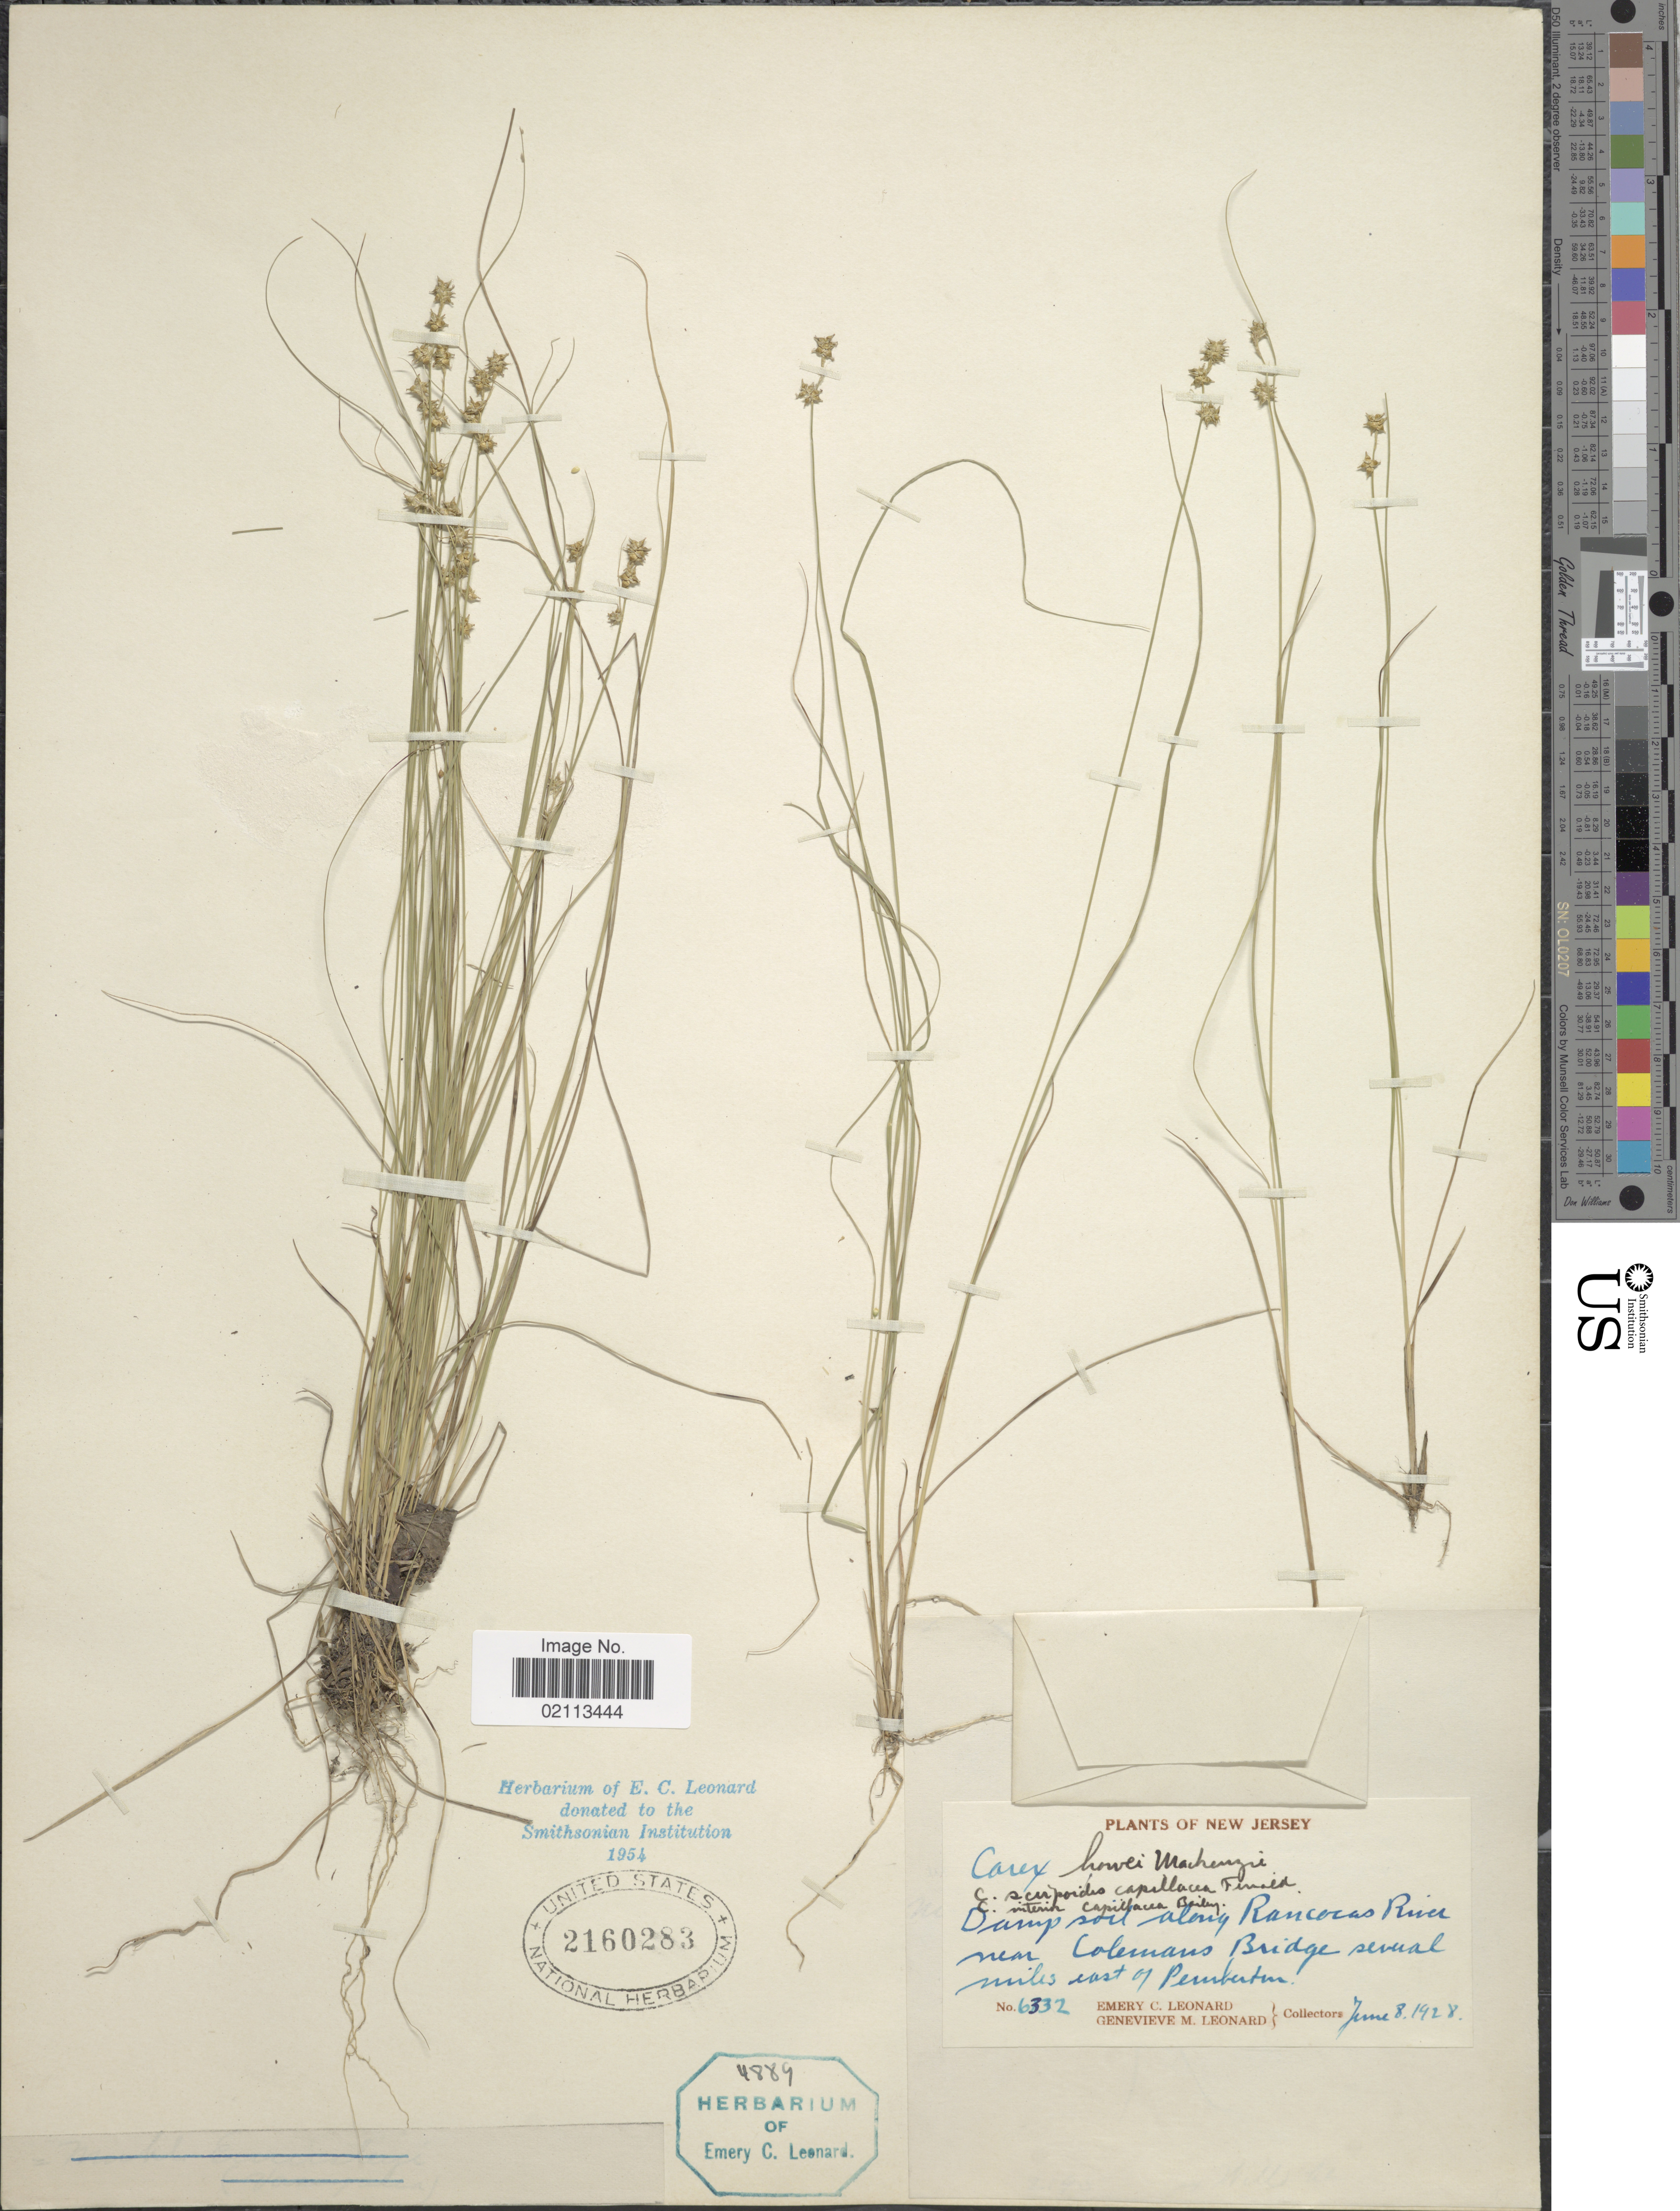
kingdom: Plantae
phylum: Tracheophyta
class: Liliopsida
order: Poales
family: Cyperaceae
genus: Carex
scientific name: Carex howei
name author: Mack.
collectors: E. C. Leonard & G. M. Leonard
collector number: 6332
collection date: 1928-06-08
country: United States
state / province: New Jersey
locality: Damp soil along Rancocas River near Colemans Bridge several miles east of Pemberton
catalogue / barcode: US 2160283